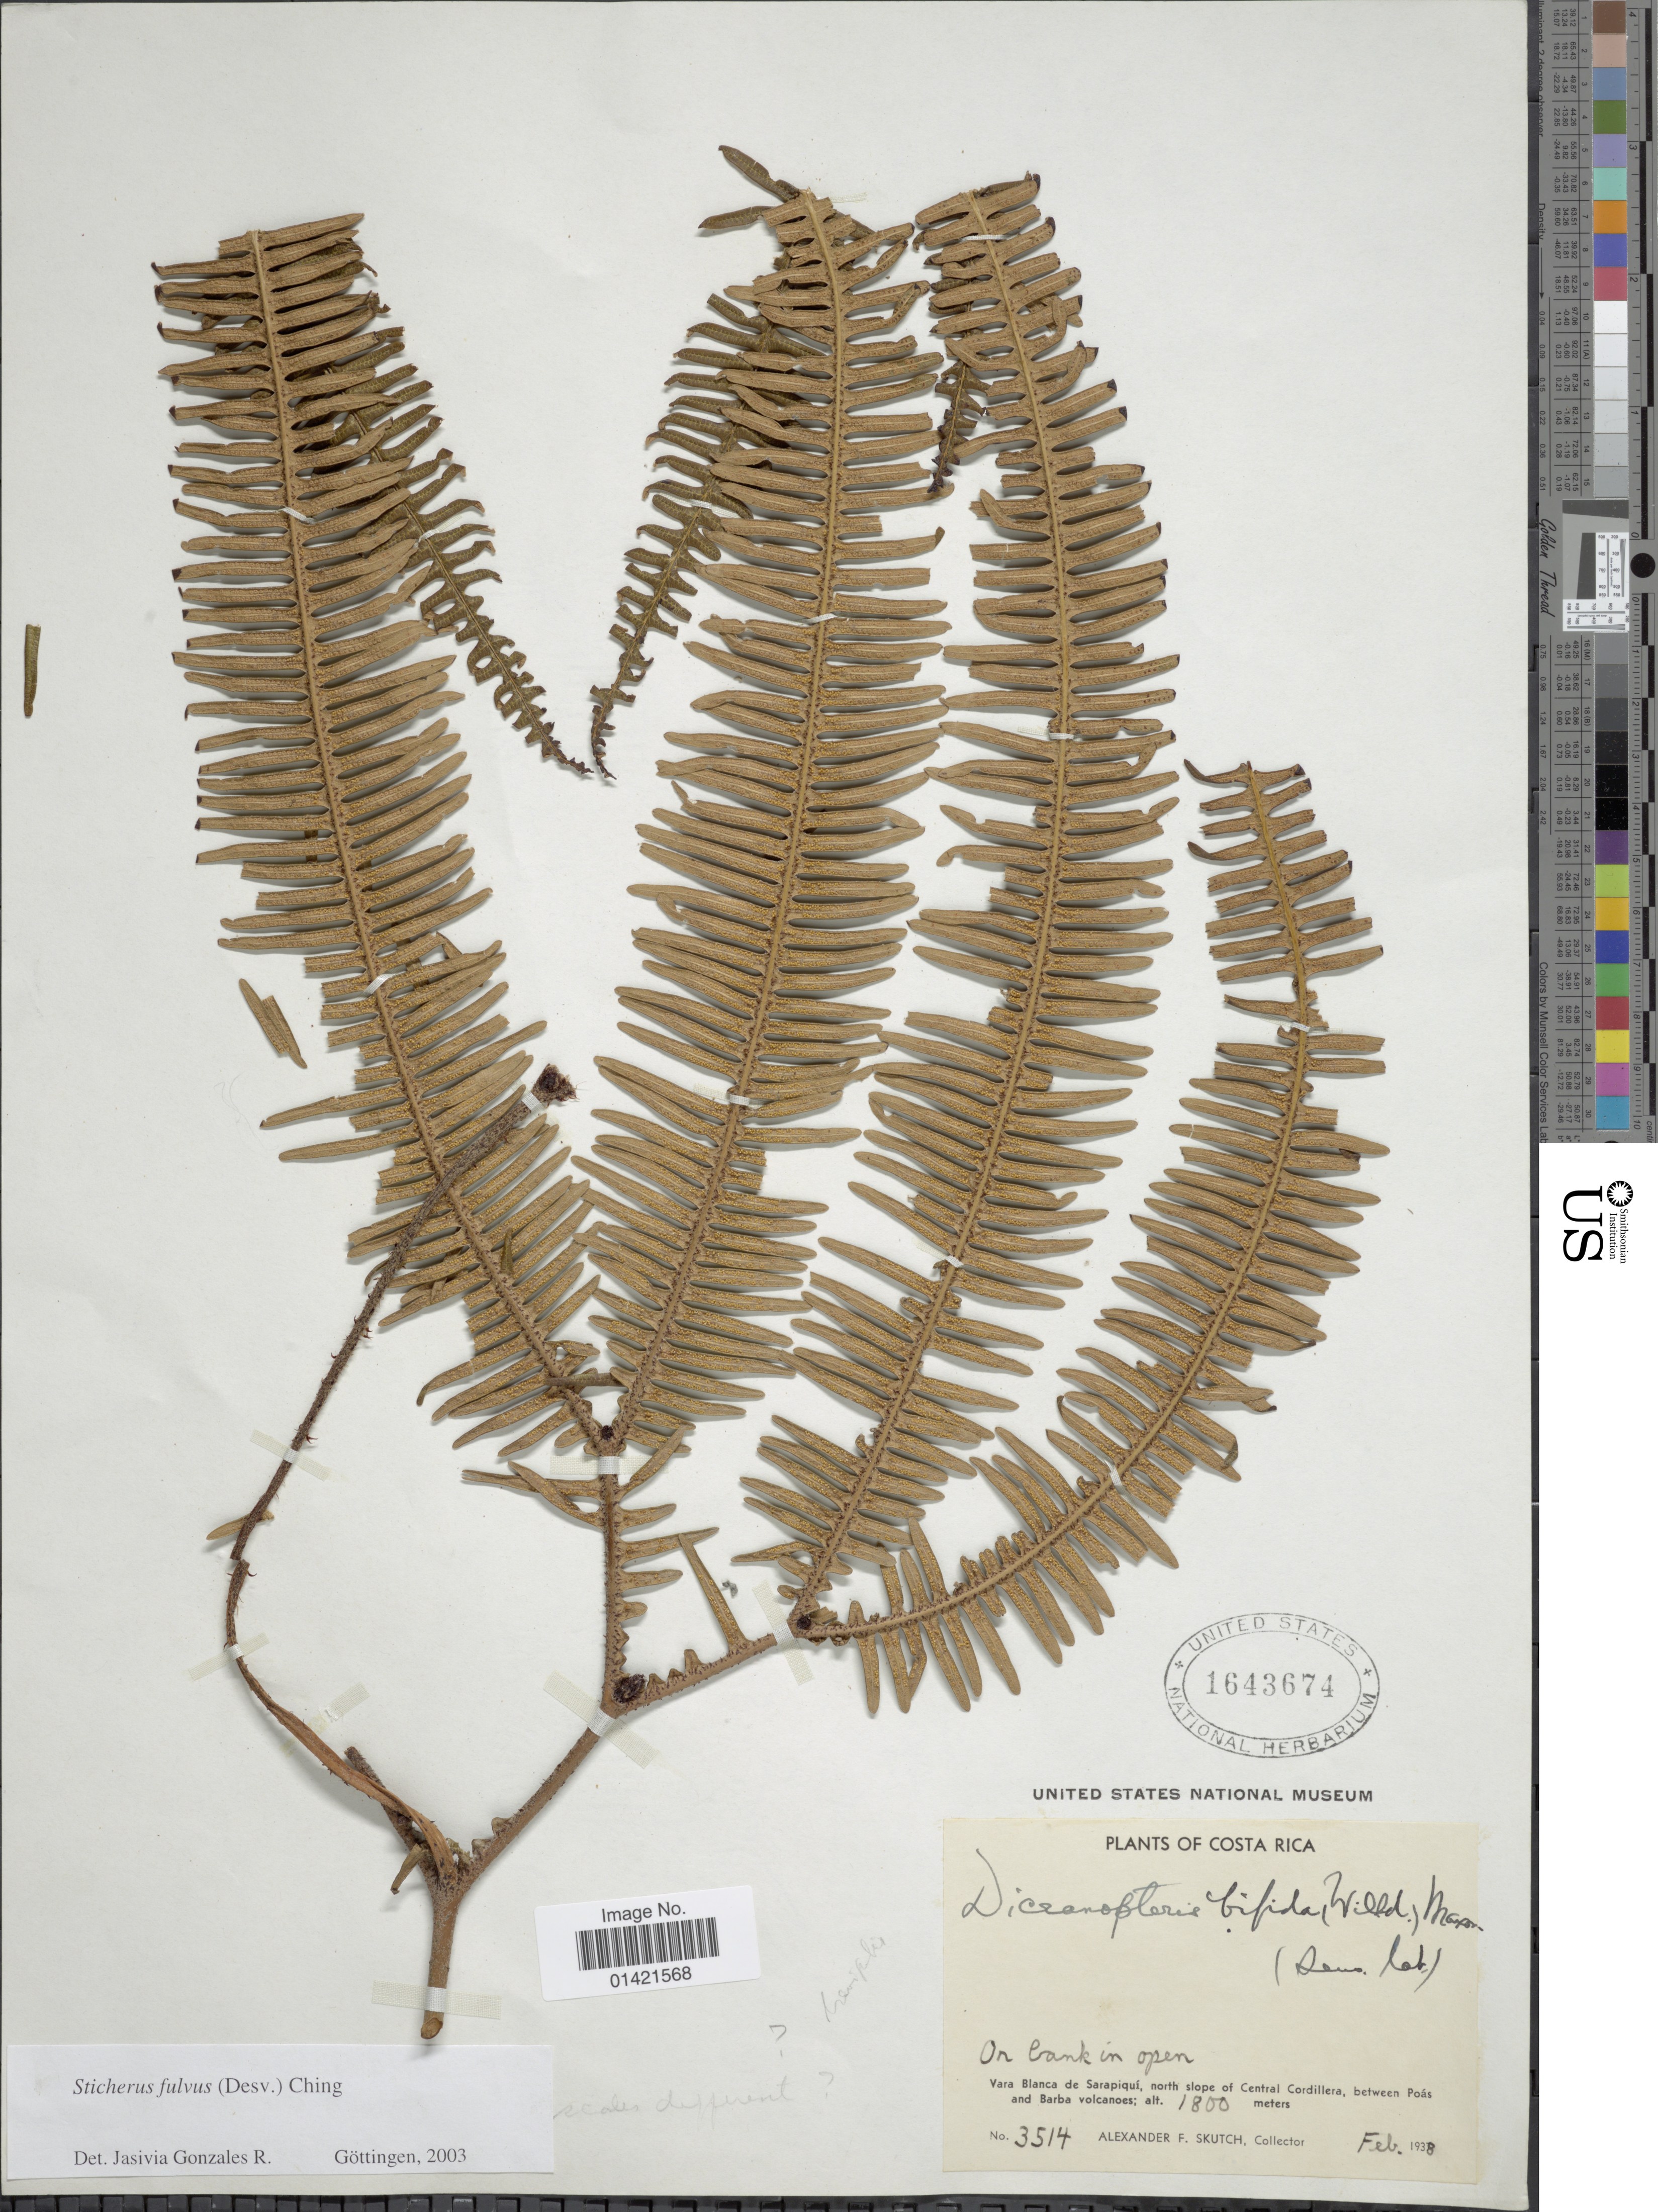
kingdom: Plantae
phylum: Tracheophyta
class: Polypodiopsida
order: Gleicheniales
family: Gleicheniaceae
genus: Sticherus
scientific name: Sticherus bifidus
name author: (Willd.) Ching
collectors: A. F. Skutch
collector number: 3514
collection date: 1938-02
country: Costa Rica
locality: Vara Blanca de Sarapiqui, north slope of Central Cordillera, between Poas and Barba volcanoes.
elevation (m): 1800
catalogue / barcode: US 1643674